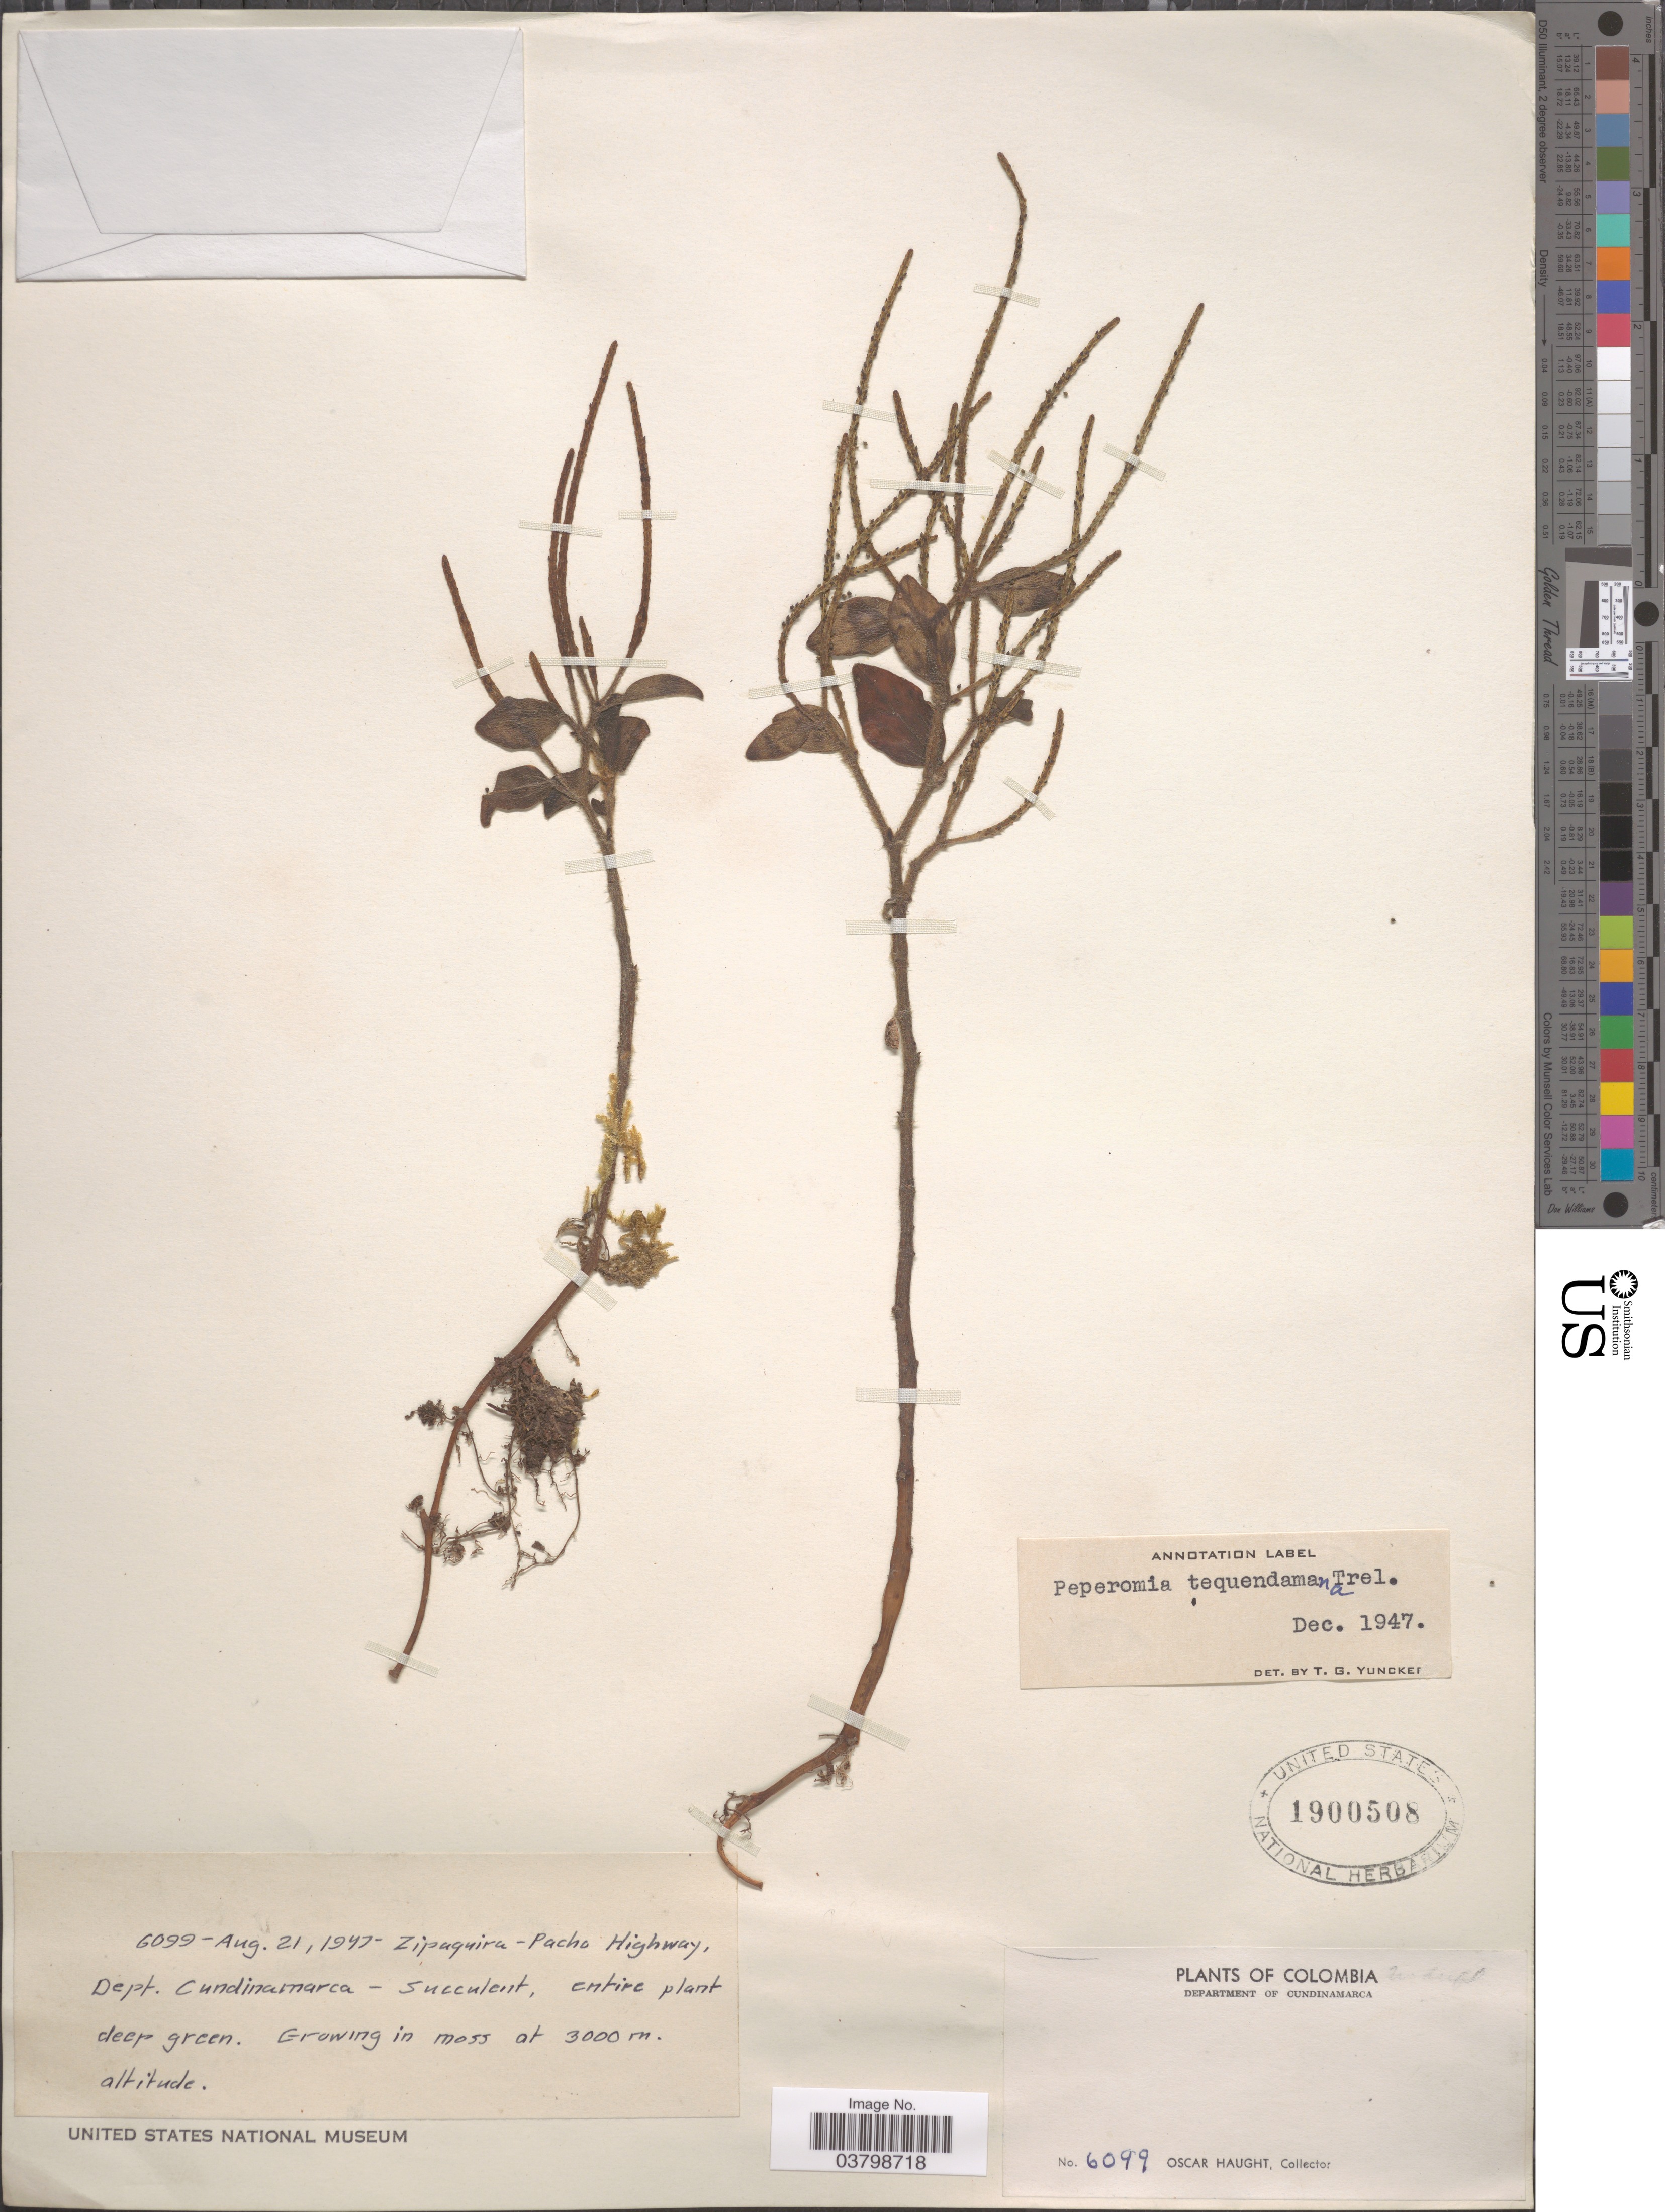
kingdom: Plantae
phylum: Tracheophyta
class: Magnoliopsida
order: Piperales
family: Piperaceae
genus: Peperomia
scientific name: Peperomia tequendamana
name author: Trel.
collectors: O. L. Haught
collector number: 6099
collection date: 1947-08-21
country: Colombia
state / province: Cundinamarca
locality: Zipaquira-Pacho Highway, Department of Cundinamarca.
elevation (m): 3000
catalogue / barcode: US 1900508